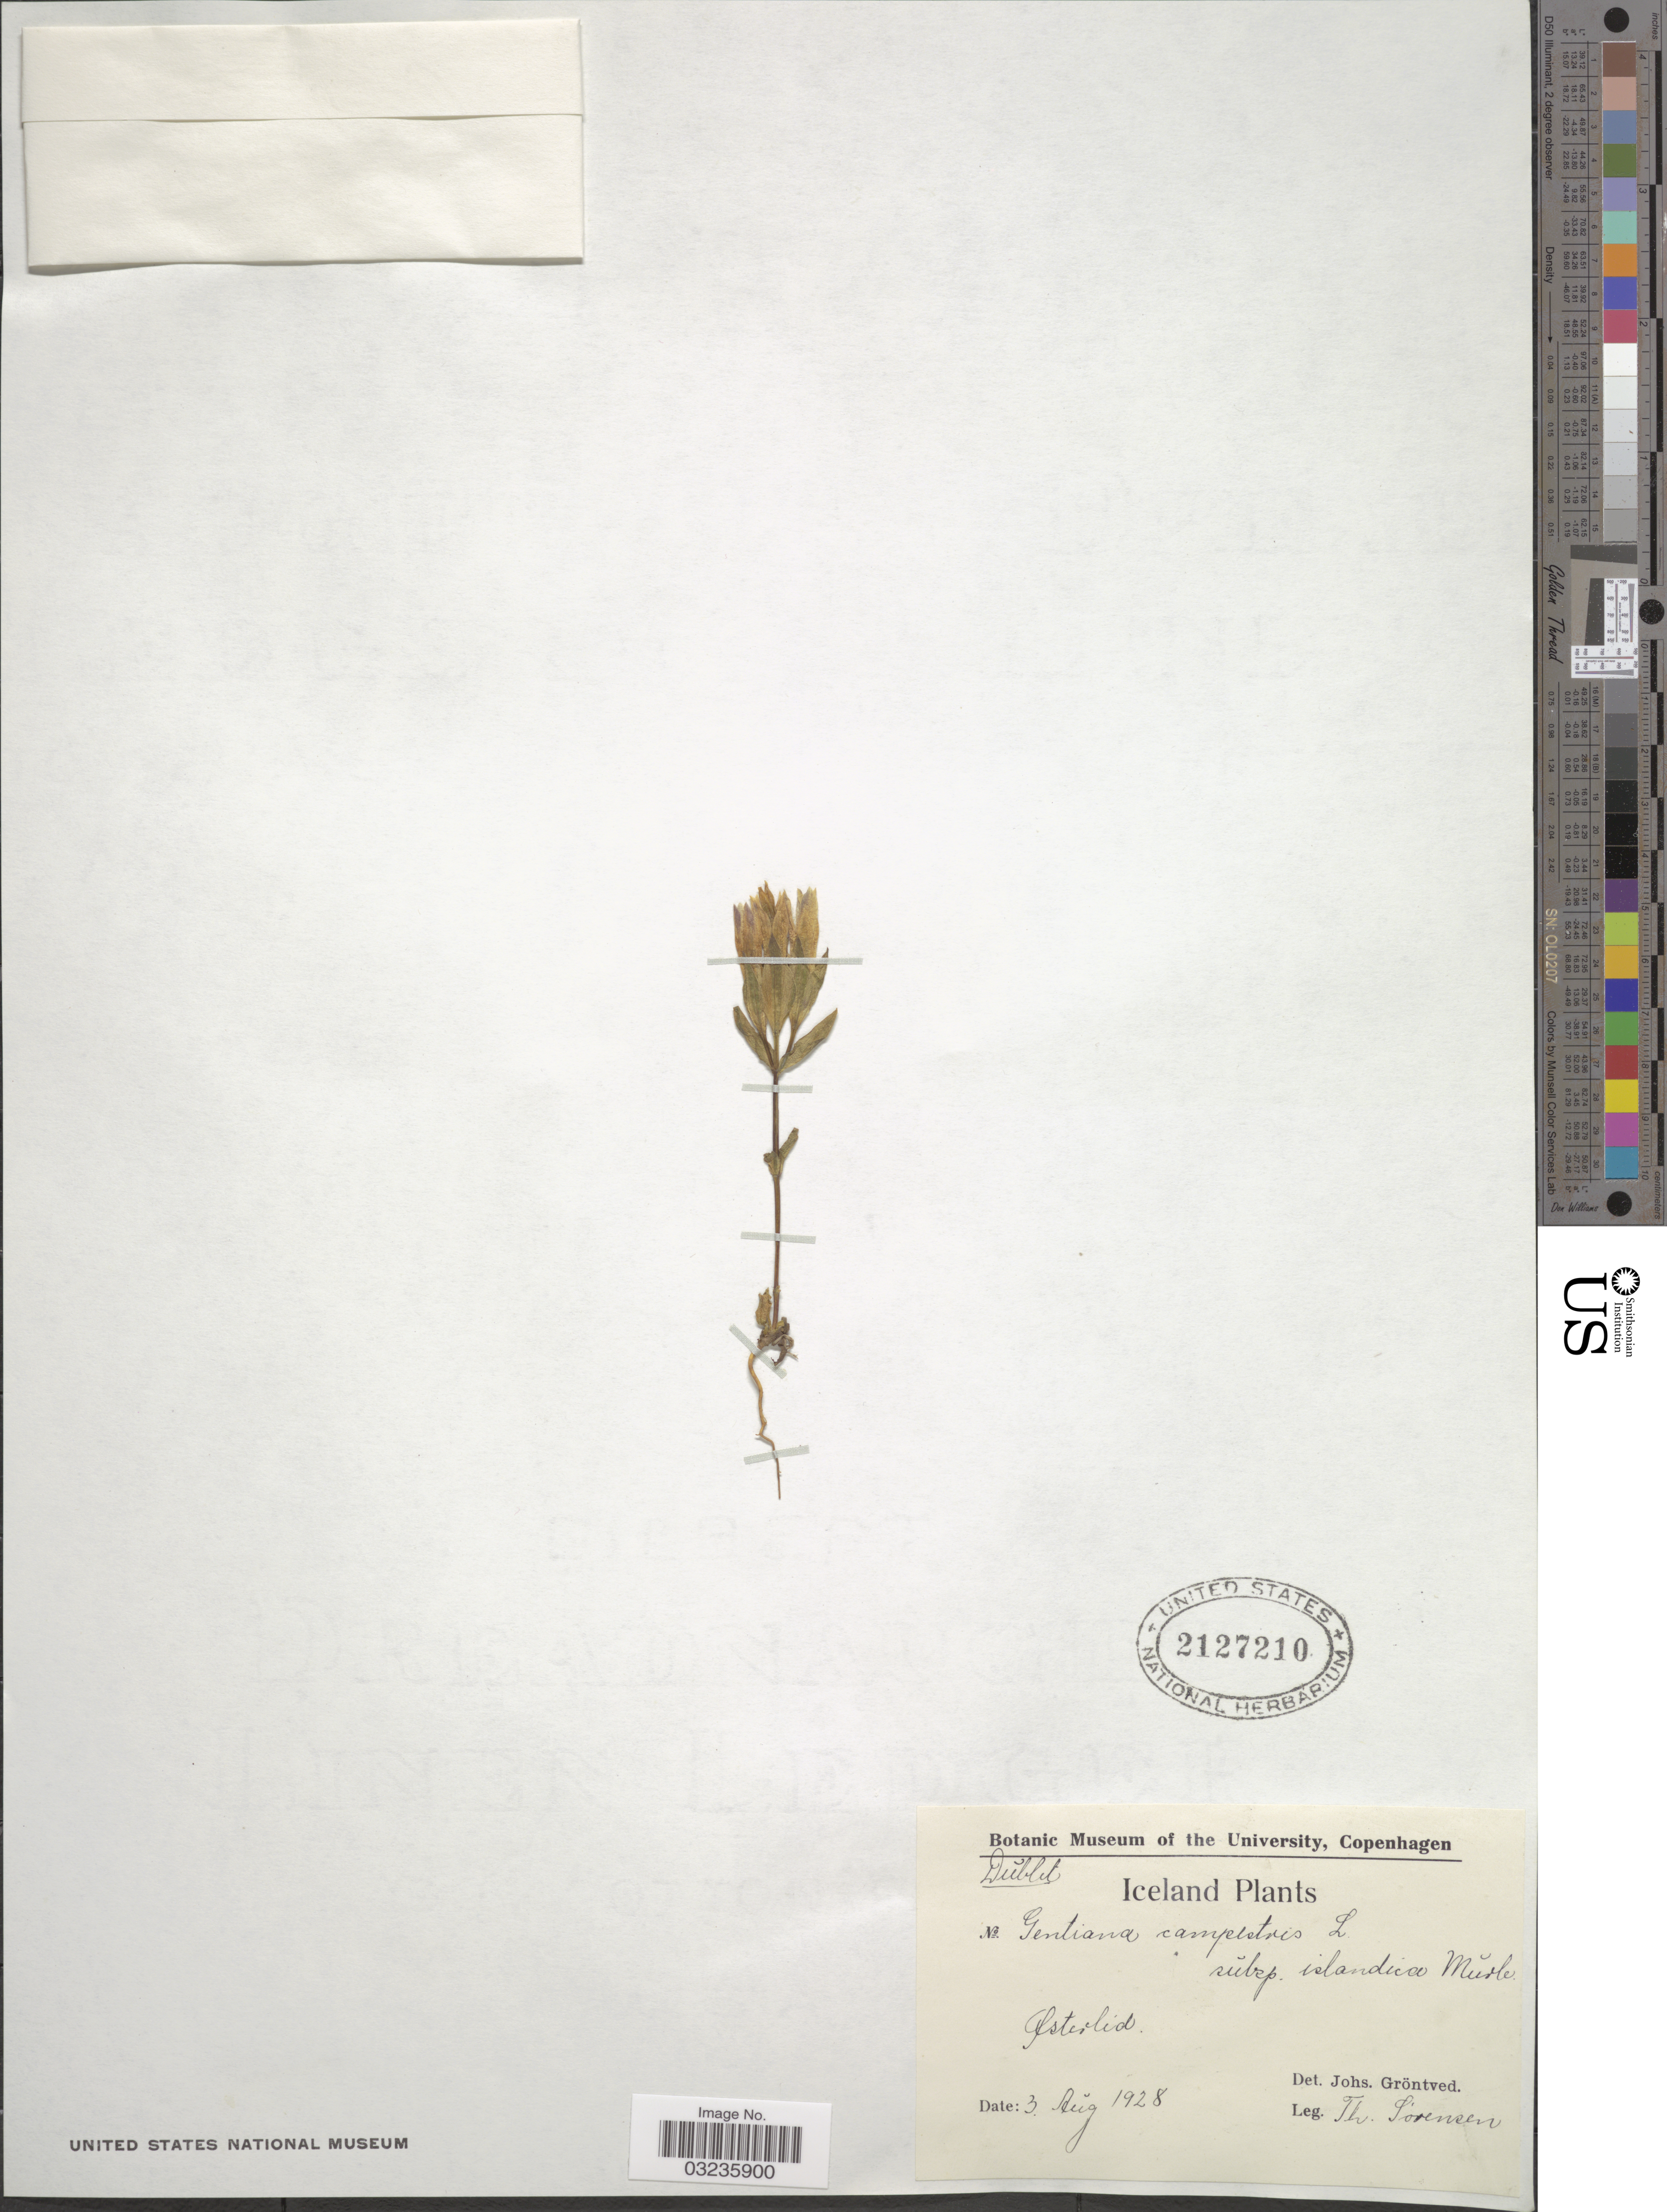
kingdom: Plantae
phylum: Tracheophyta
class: Magnoliopsida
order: Gentianales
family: Gentianaceae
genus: Gentiana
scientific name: Gentiana campestris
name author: L.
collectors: T. Sorensen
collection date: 1928-08-03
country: Iceland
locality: Østerild.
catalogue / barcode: US 2127210